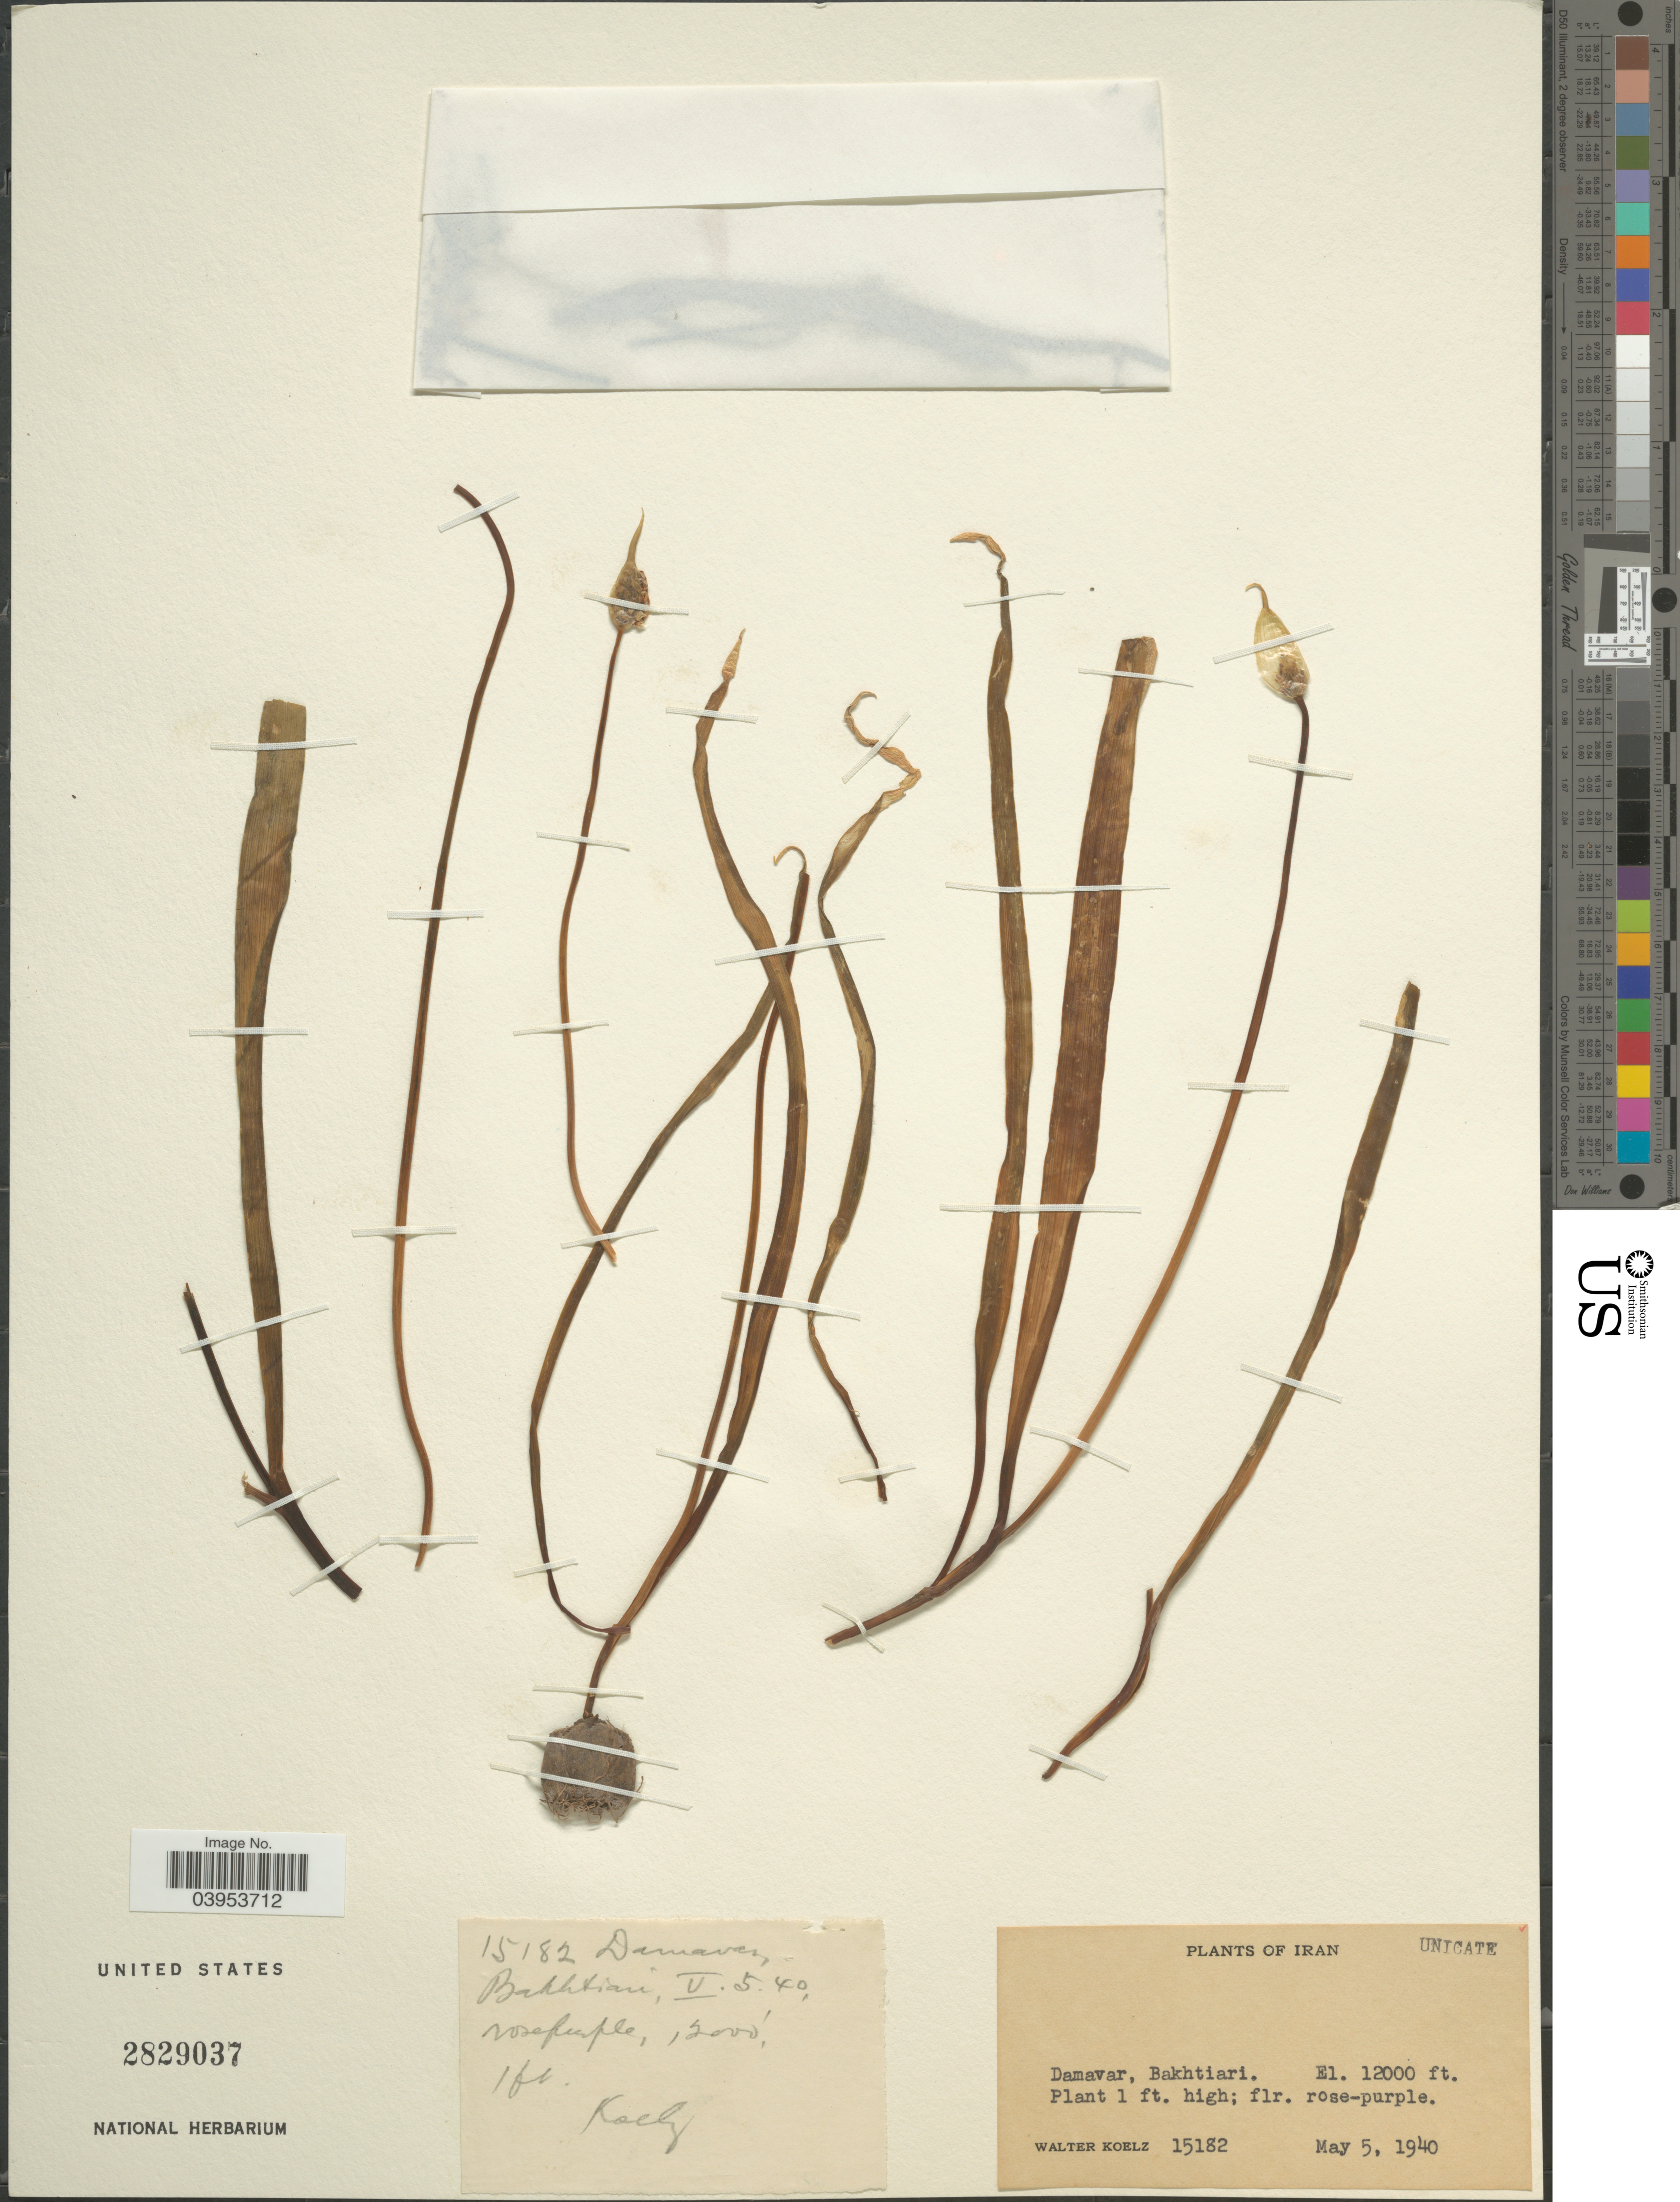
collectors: W. N. Koelz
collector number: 15182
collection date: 1940-05-05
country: Iran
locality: Damavar, Bakhtiari.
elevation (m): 3658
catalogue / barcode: US 2829037